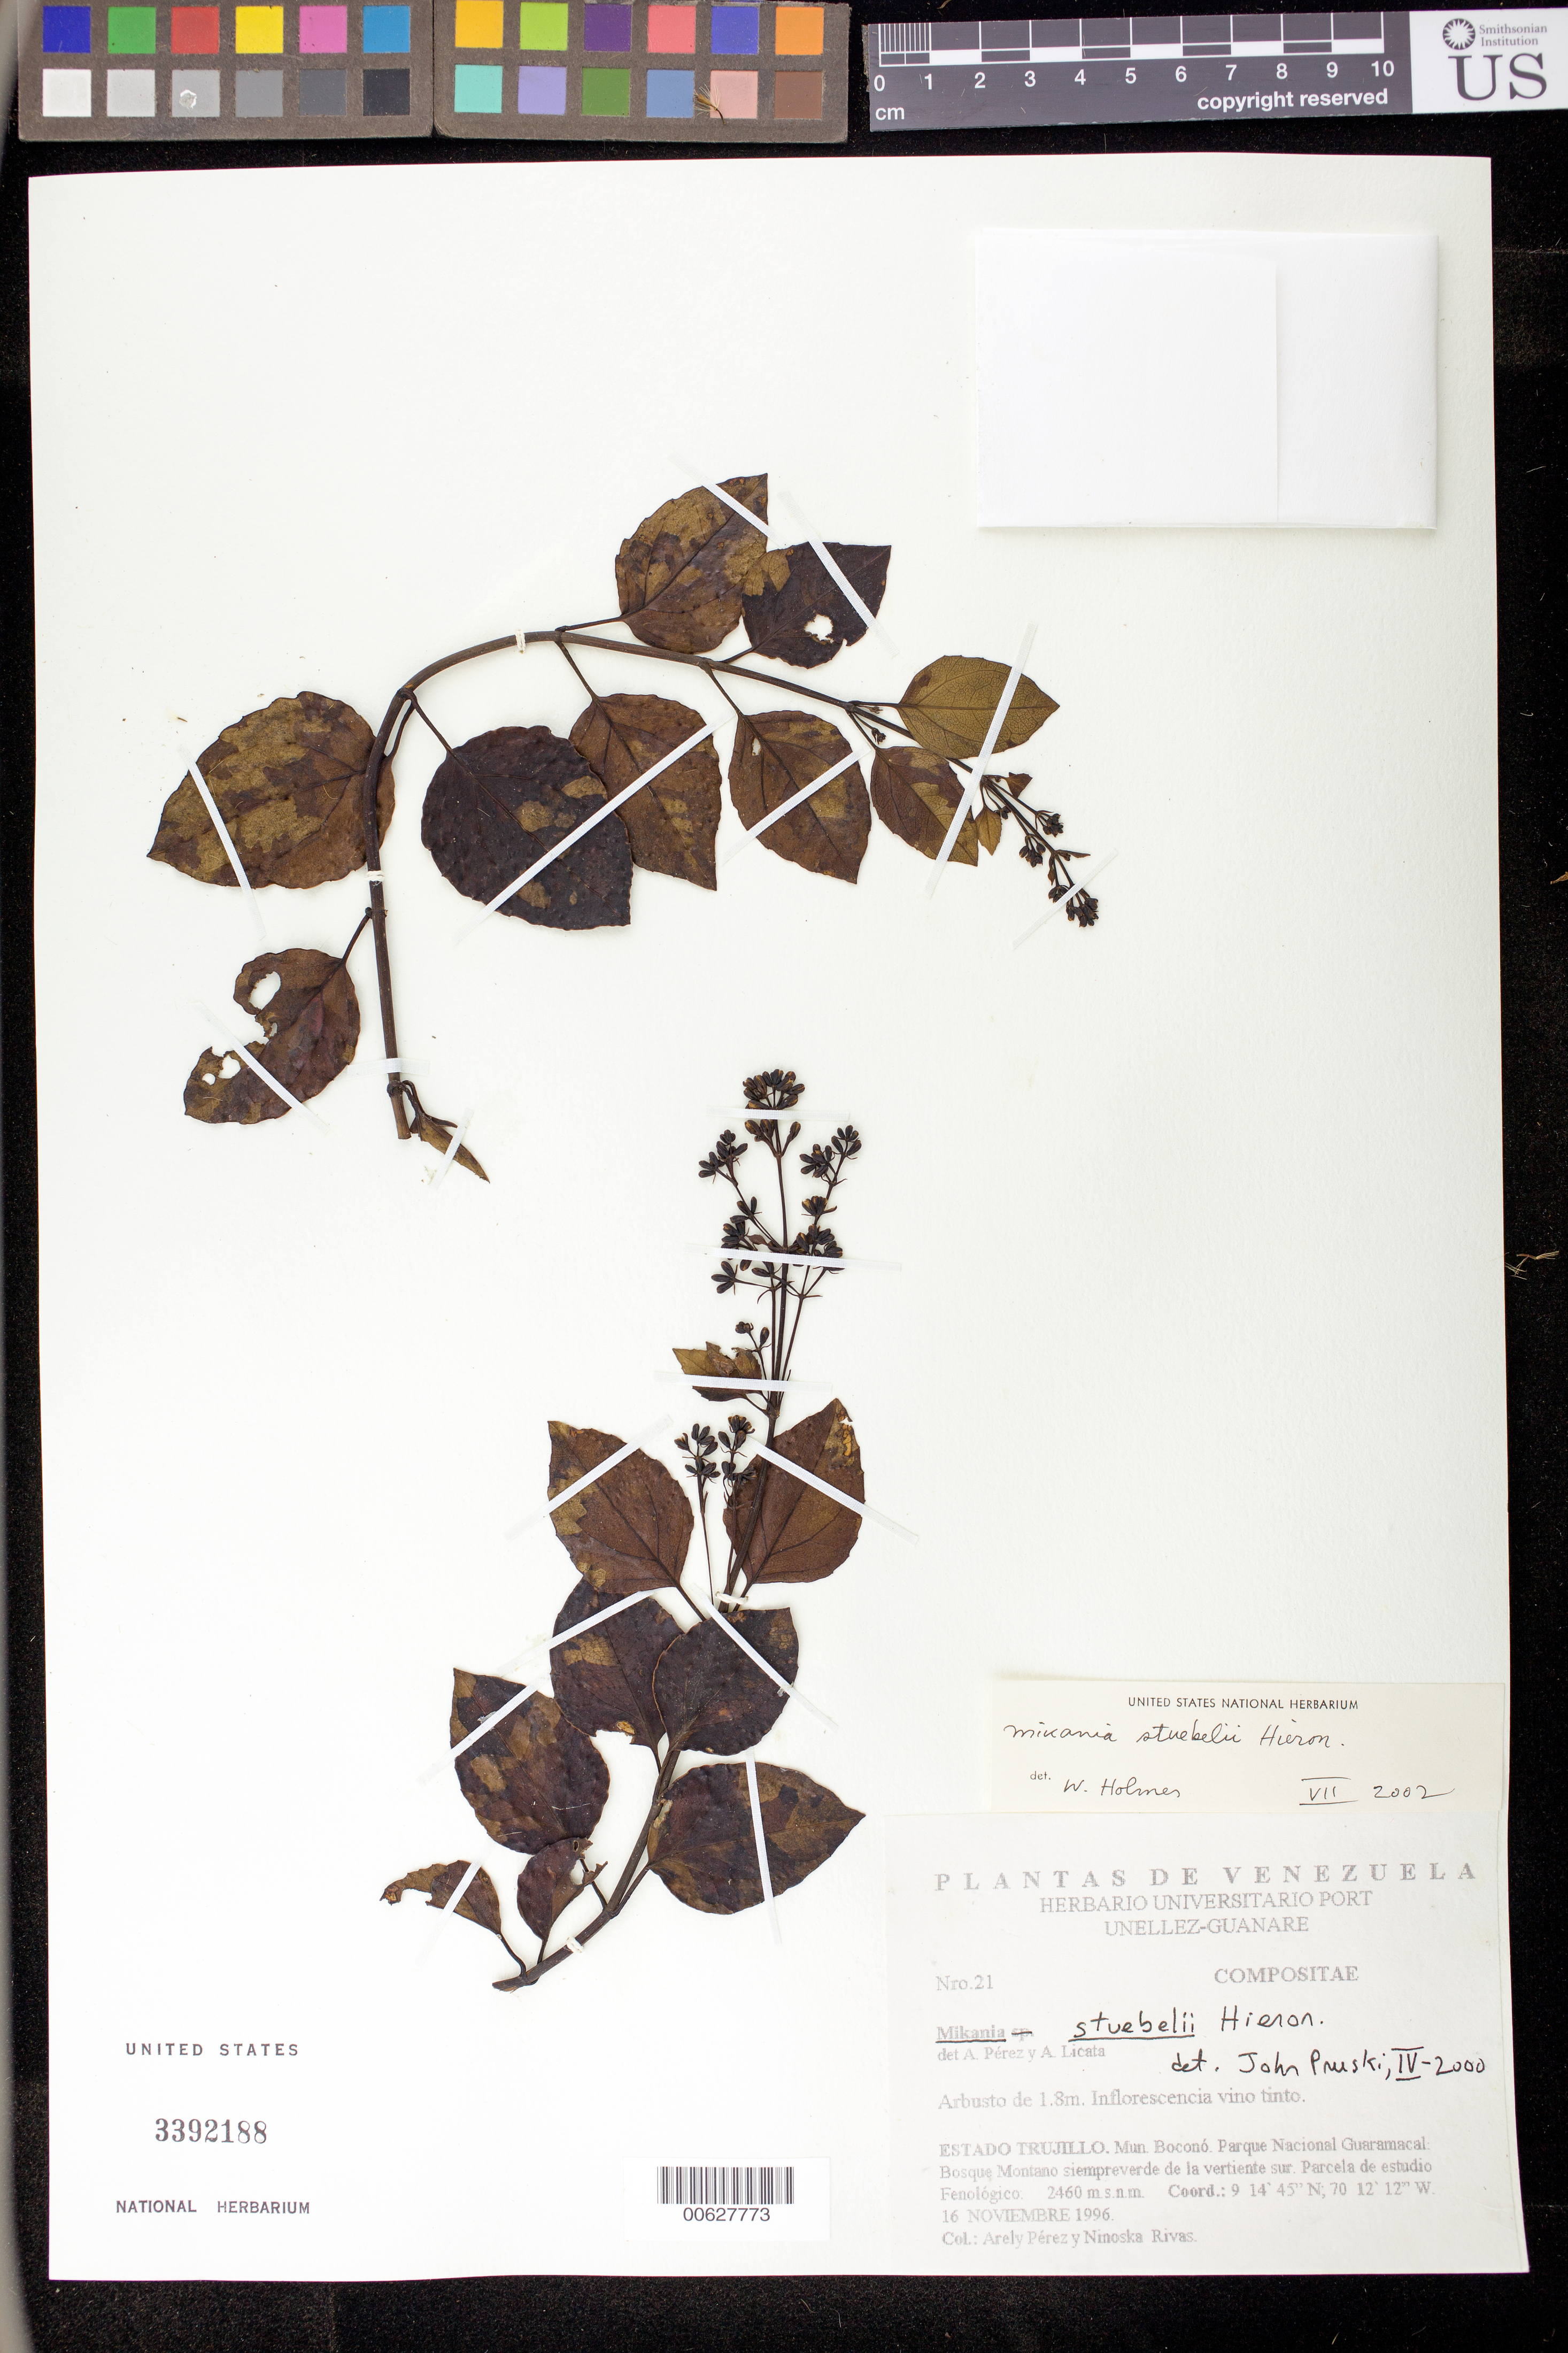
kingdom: Plantae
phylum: Tracheophyta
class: Magnoliopsida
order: Asterales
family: Asteraceae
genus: Mikania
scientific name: Mikania stuebelii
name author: Hieron.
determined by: Pruski, J. F.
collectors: A. Pérez & N. Rivas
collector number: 21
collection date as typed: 16 Nov 1996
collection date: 1996-11-16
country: Venezuela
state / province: Trujillo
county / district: Boconó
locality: Parque Nacional Guaramacal, de la vertiente sur. Parcela de estudio fenológico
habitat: Bosque montano siempreverde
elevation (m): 2460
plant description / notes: PORT, US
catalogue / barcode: US 3392188